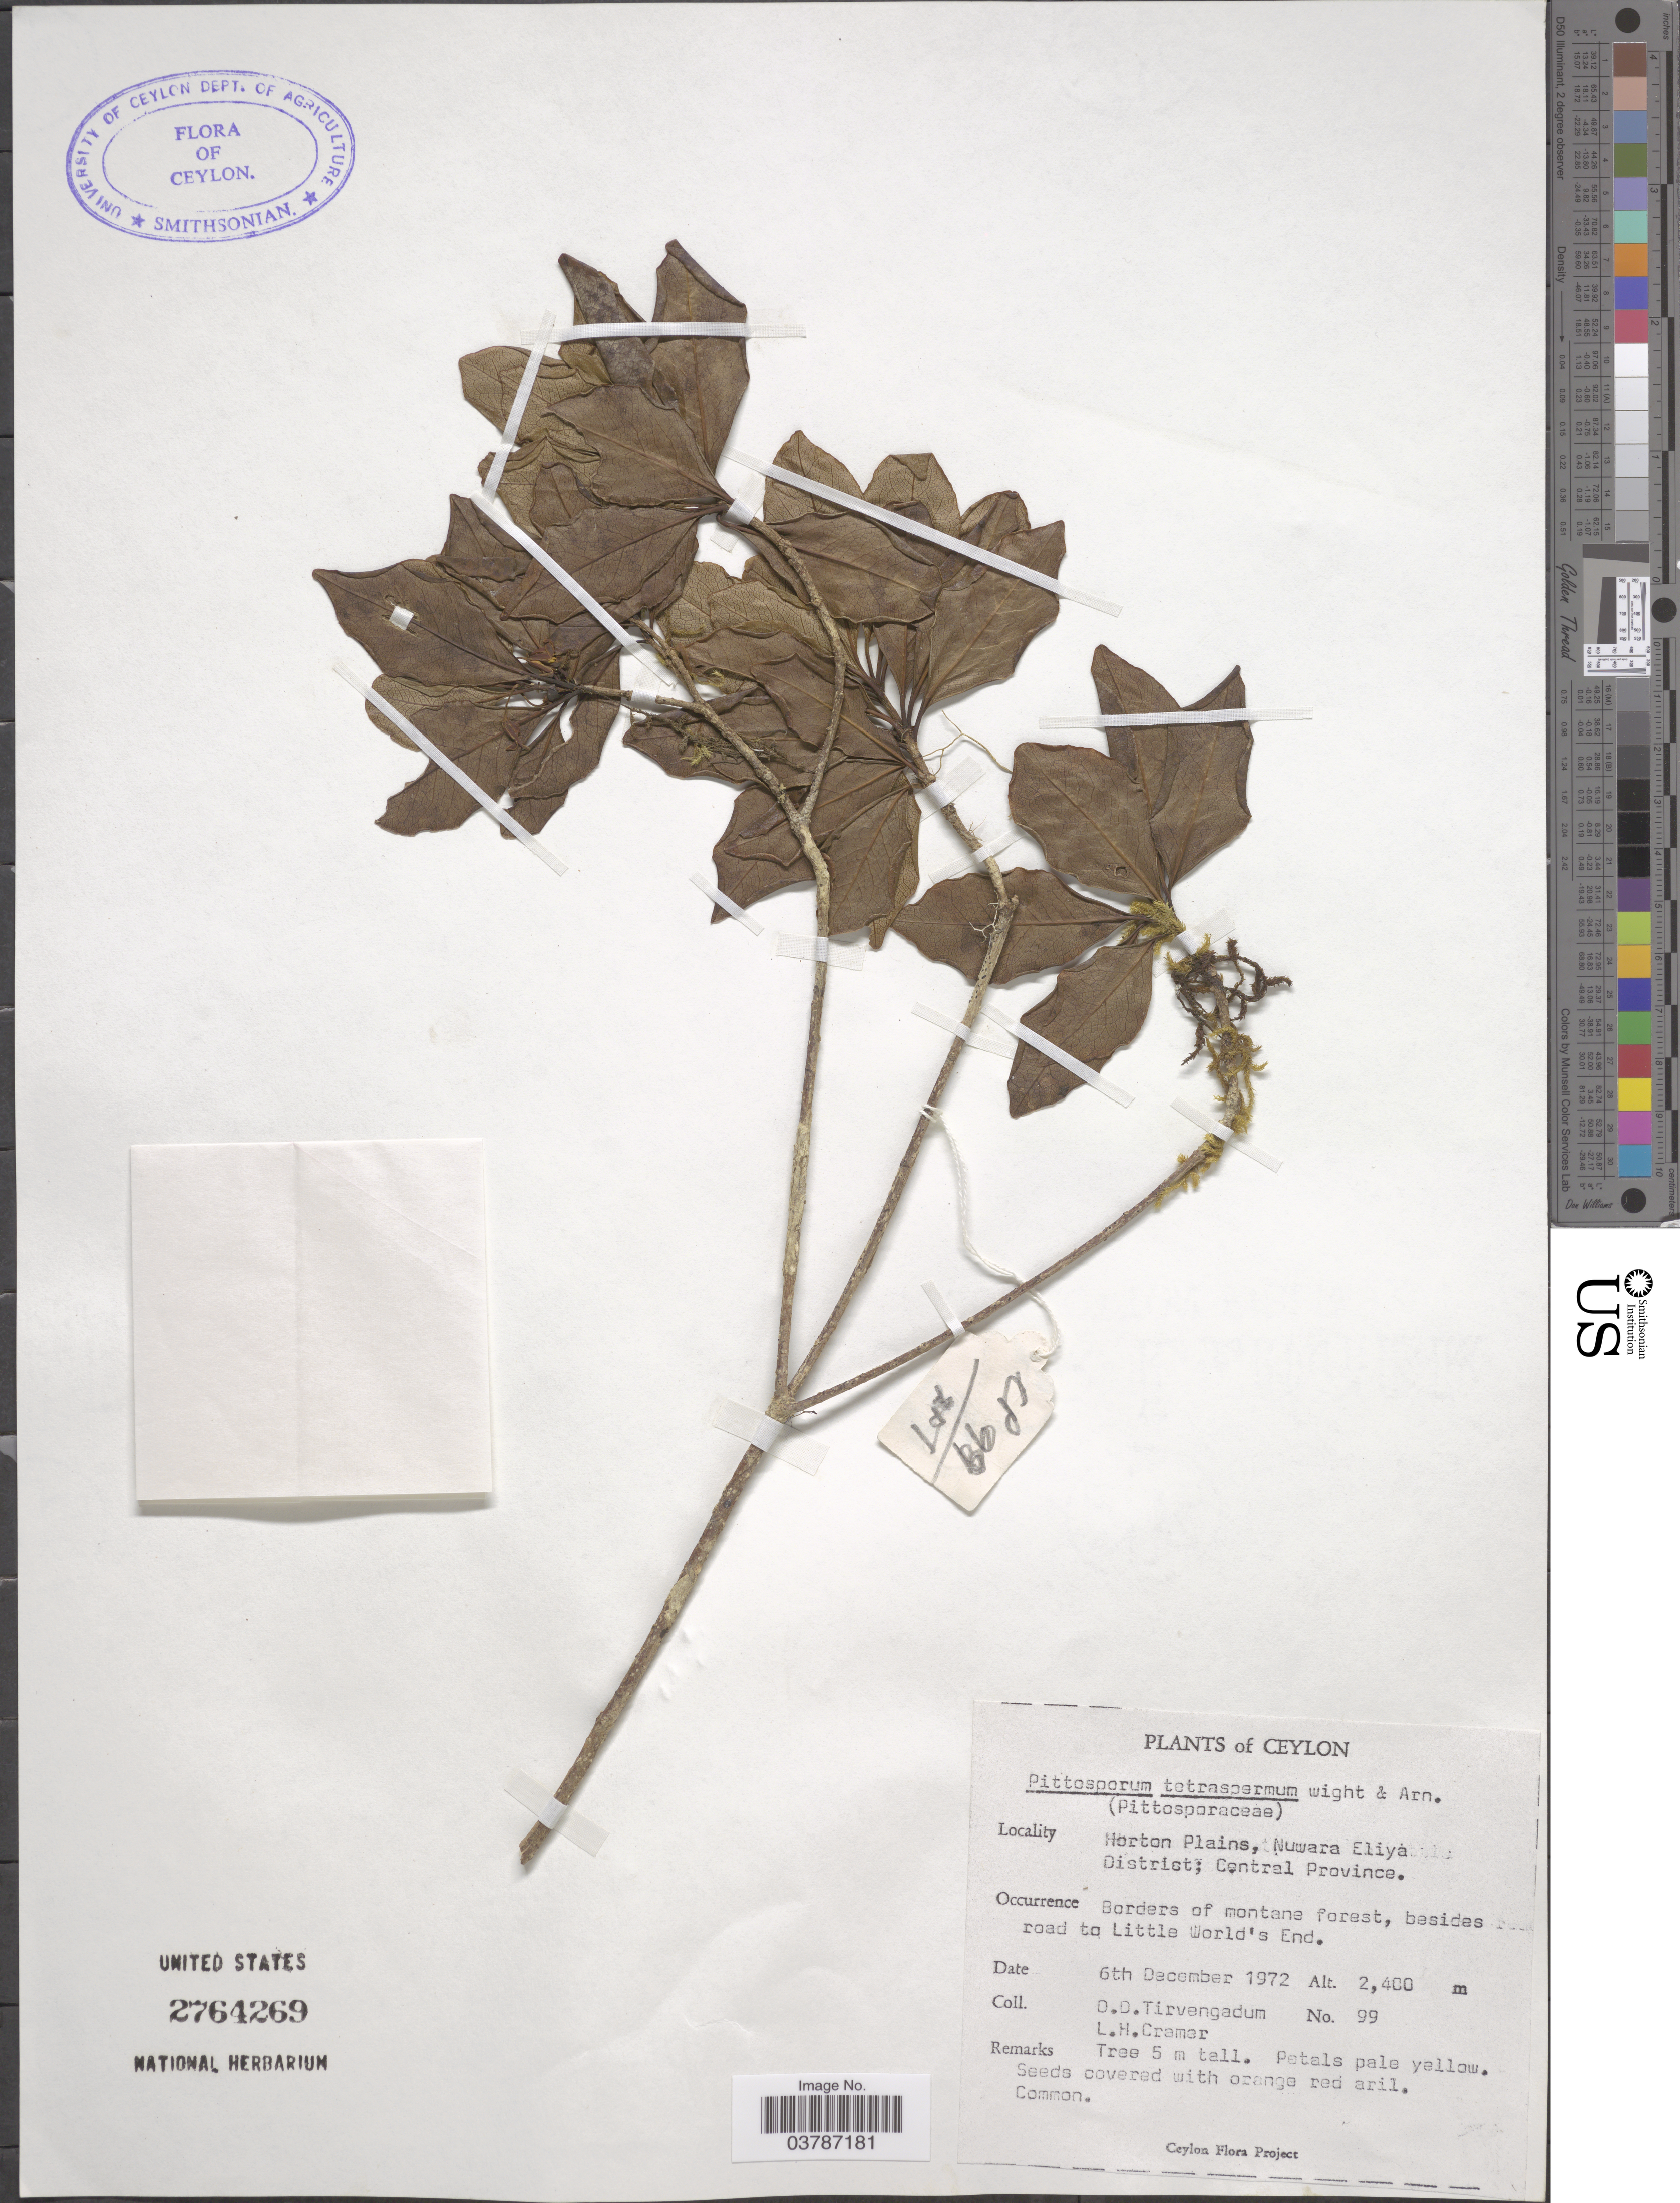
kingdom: Plantae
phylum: Tracheophyta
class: Magnoliopsida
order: Apiales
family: Pittosporaceae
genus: Pittosporum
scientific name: Pittosporum tetraspermum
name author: Wight & Arn.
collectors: D. Tirvengadum & L. H. Cramer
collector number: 99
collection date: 1972-12-06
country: Sri Lanka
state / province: Central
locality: Ceylon. Horton Plains, Nuwara Eliya District. Borders of montane forest, besides road to Little World's End.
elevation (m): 2400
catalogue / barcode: US 2764269